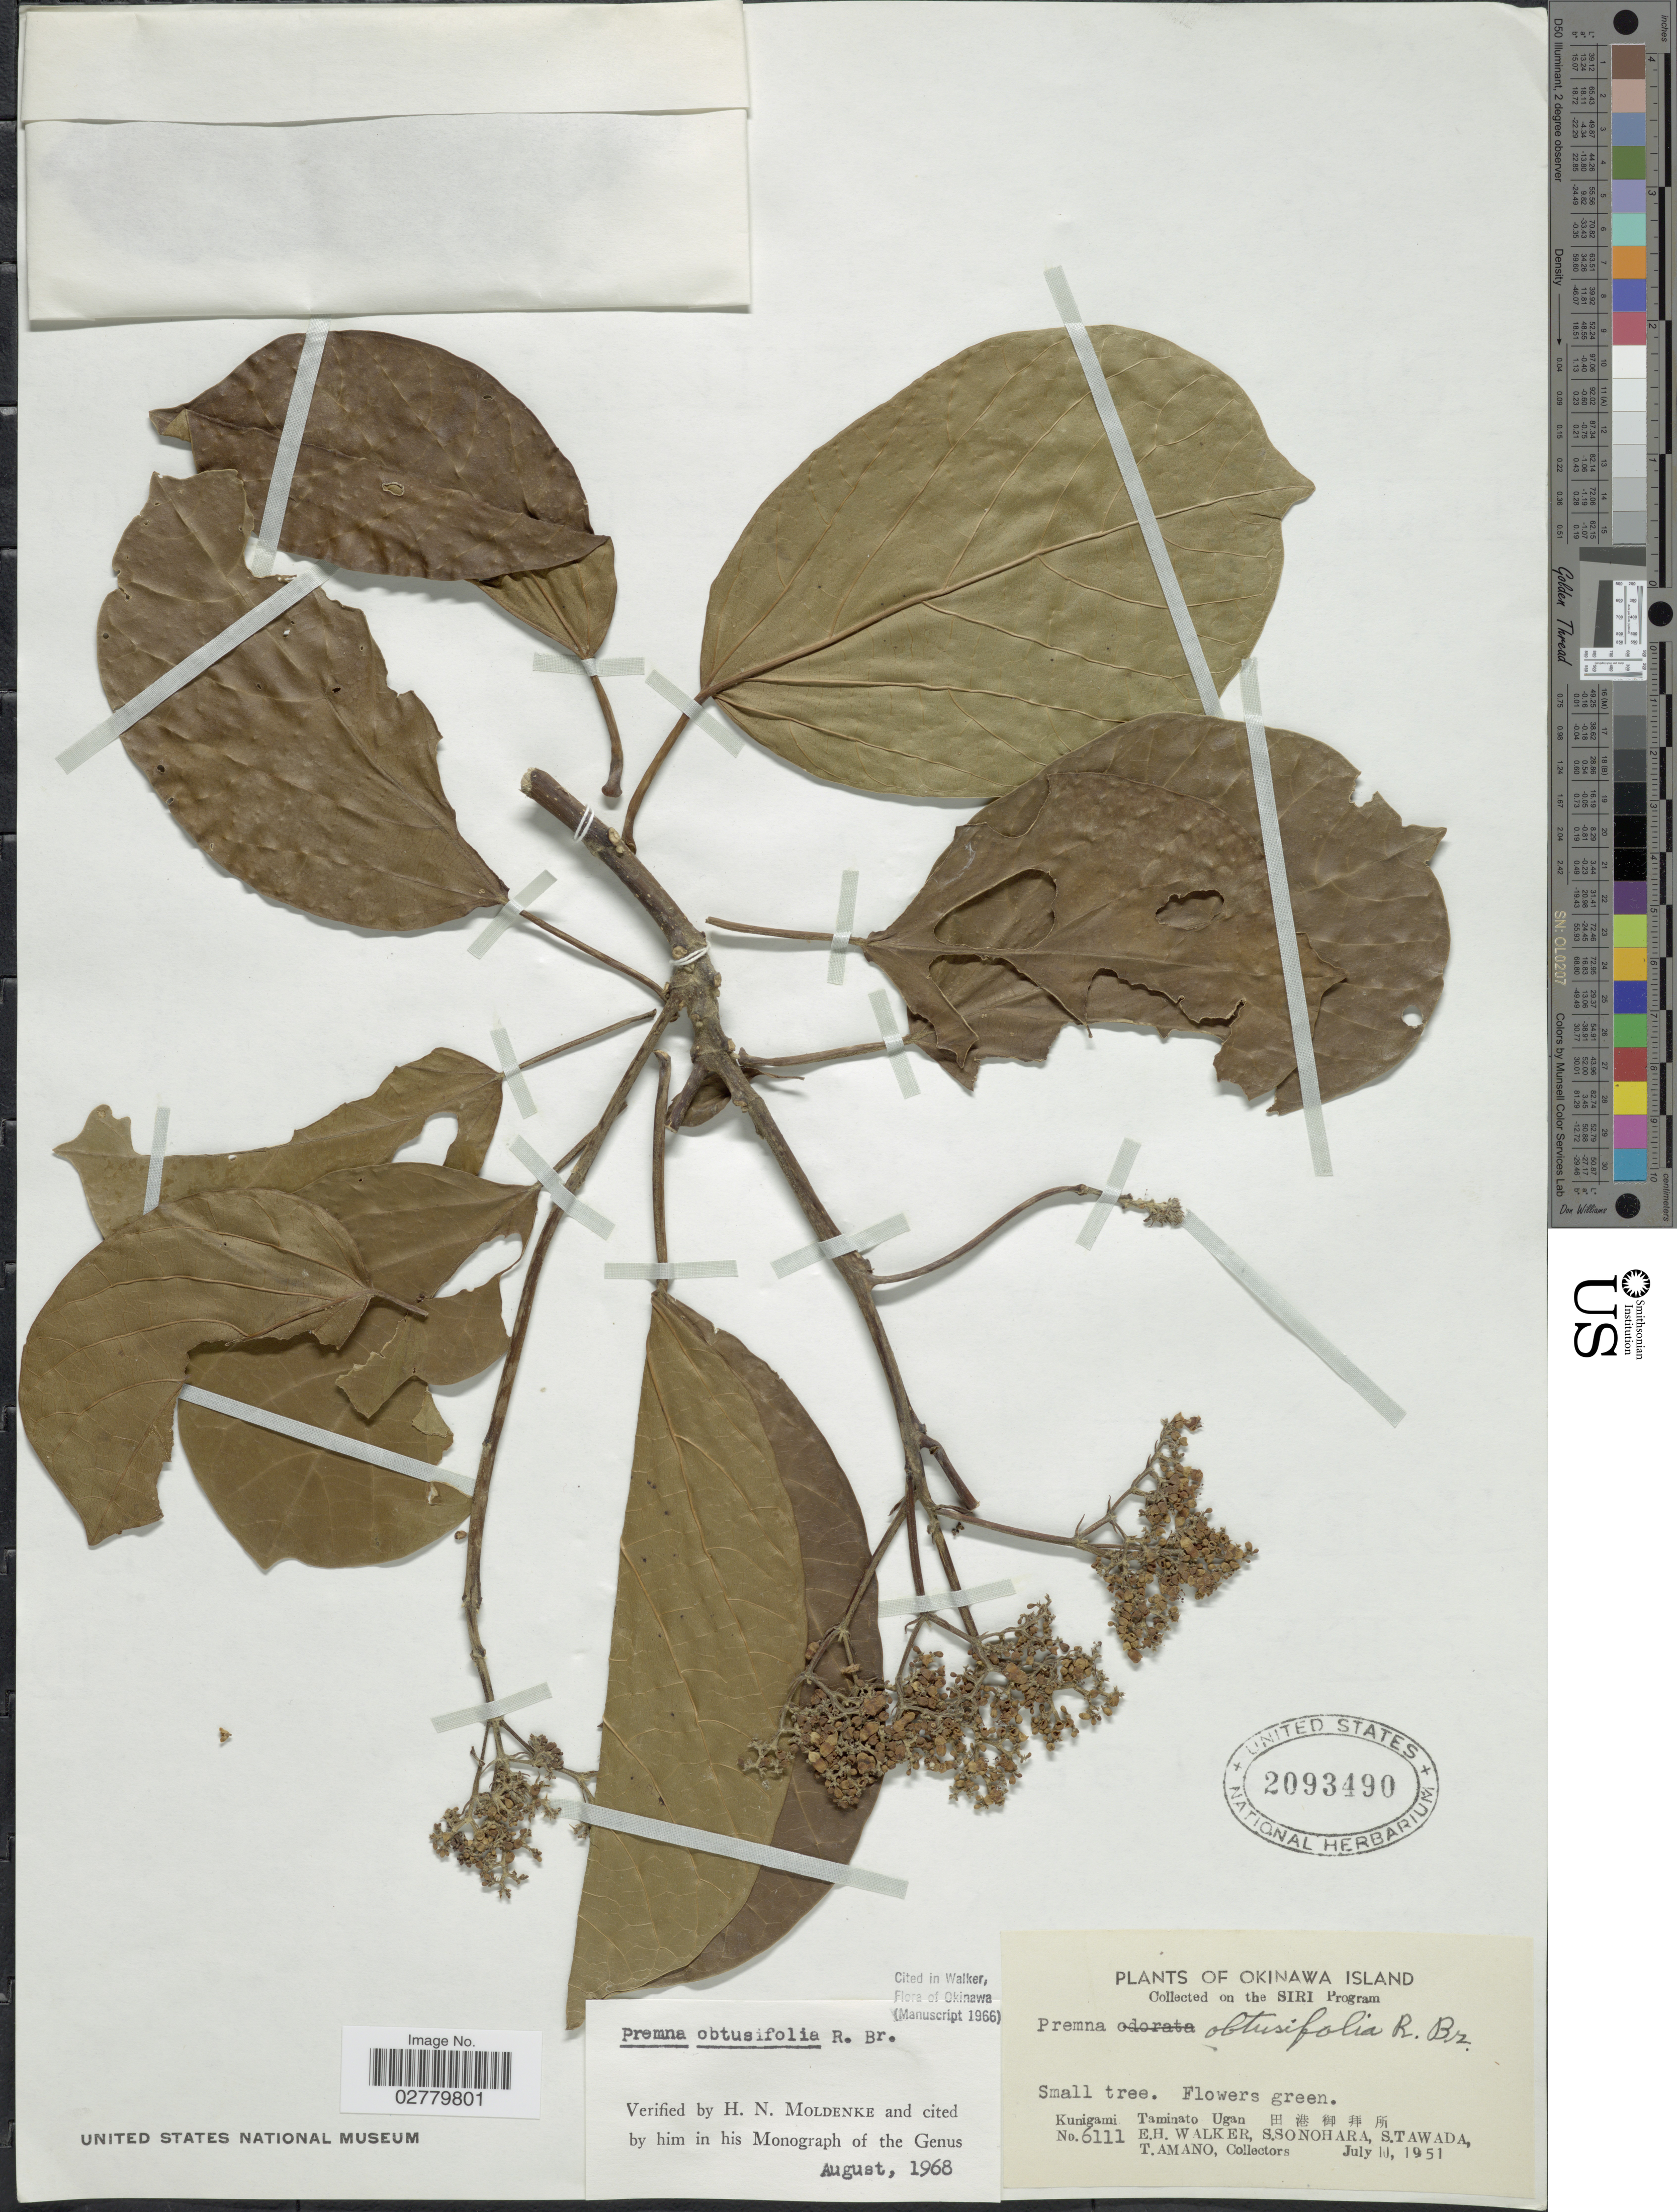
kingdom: Plantae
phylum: Tracheophyta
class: Magnoliopsida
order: Lamiales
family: Lamiaceae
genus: Premna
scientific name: Premna obtusifolia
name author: R. Br.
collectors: E. H. Walker, S. Sonohara, S. Tawada & T. Amano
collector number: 6111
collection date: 1951-07-10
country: Japan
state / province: Okinawa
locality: Okinawa Island. Kunigami Taminato Ugan X.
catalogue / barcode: US 2093490